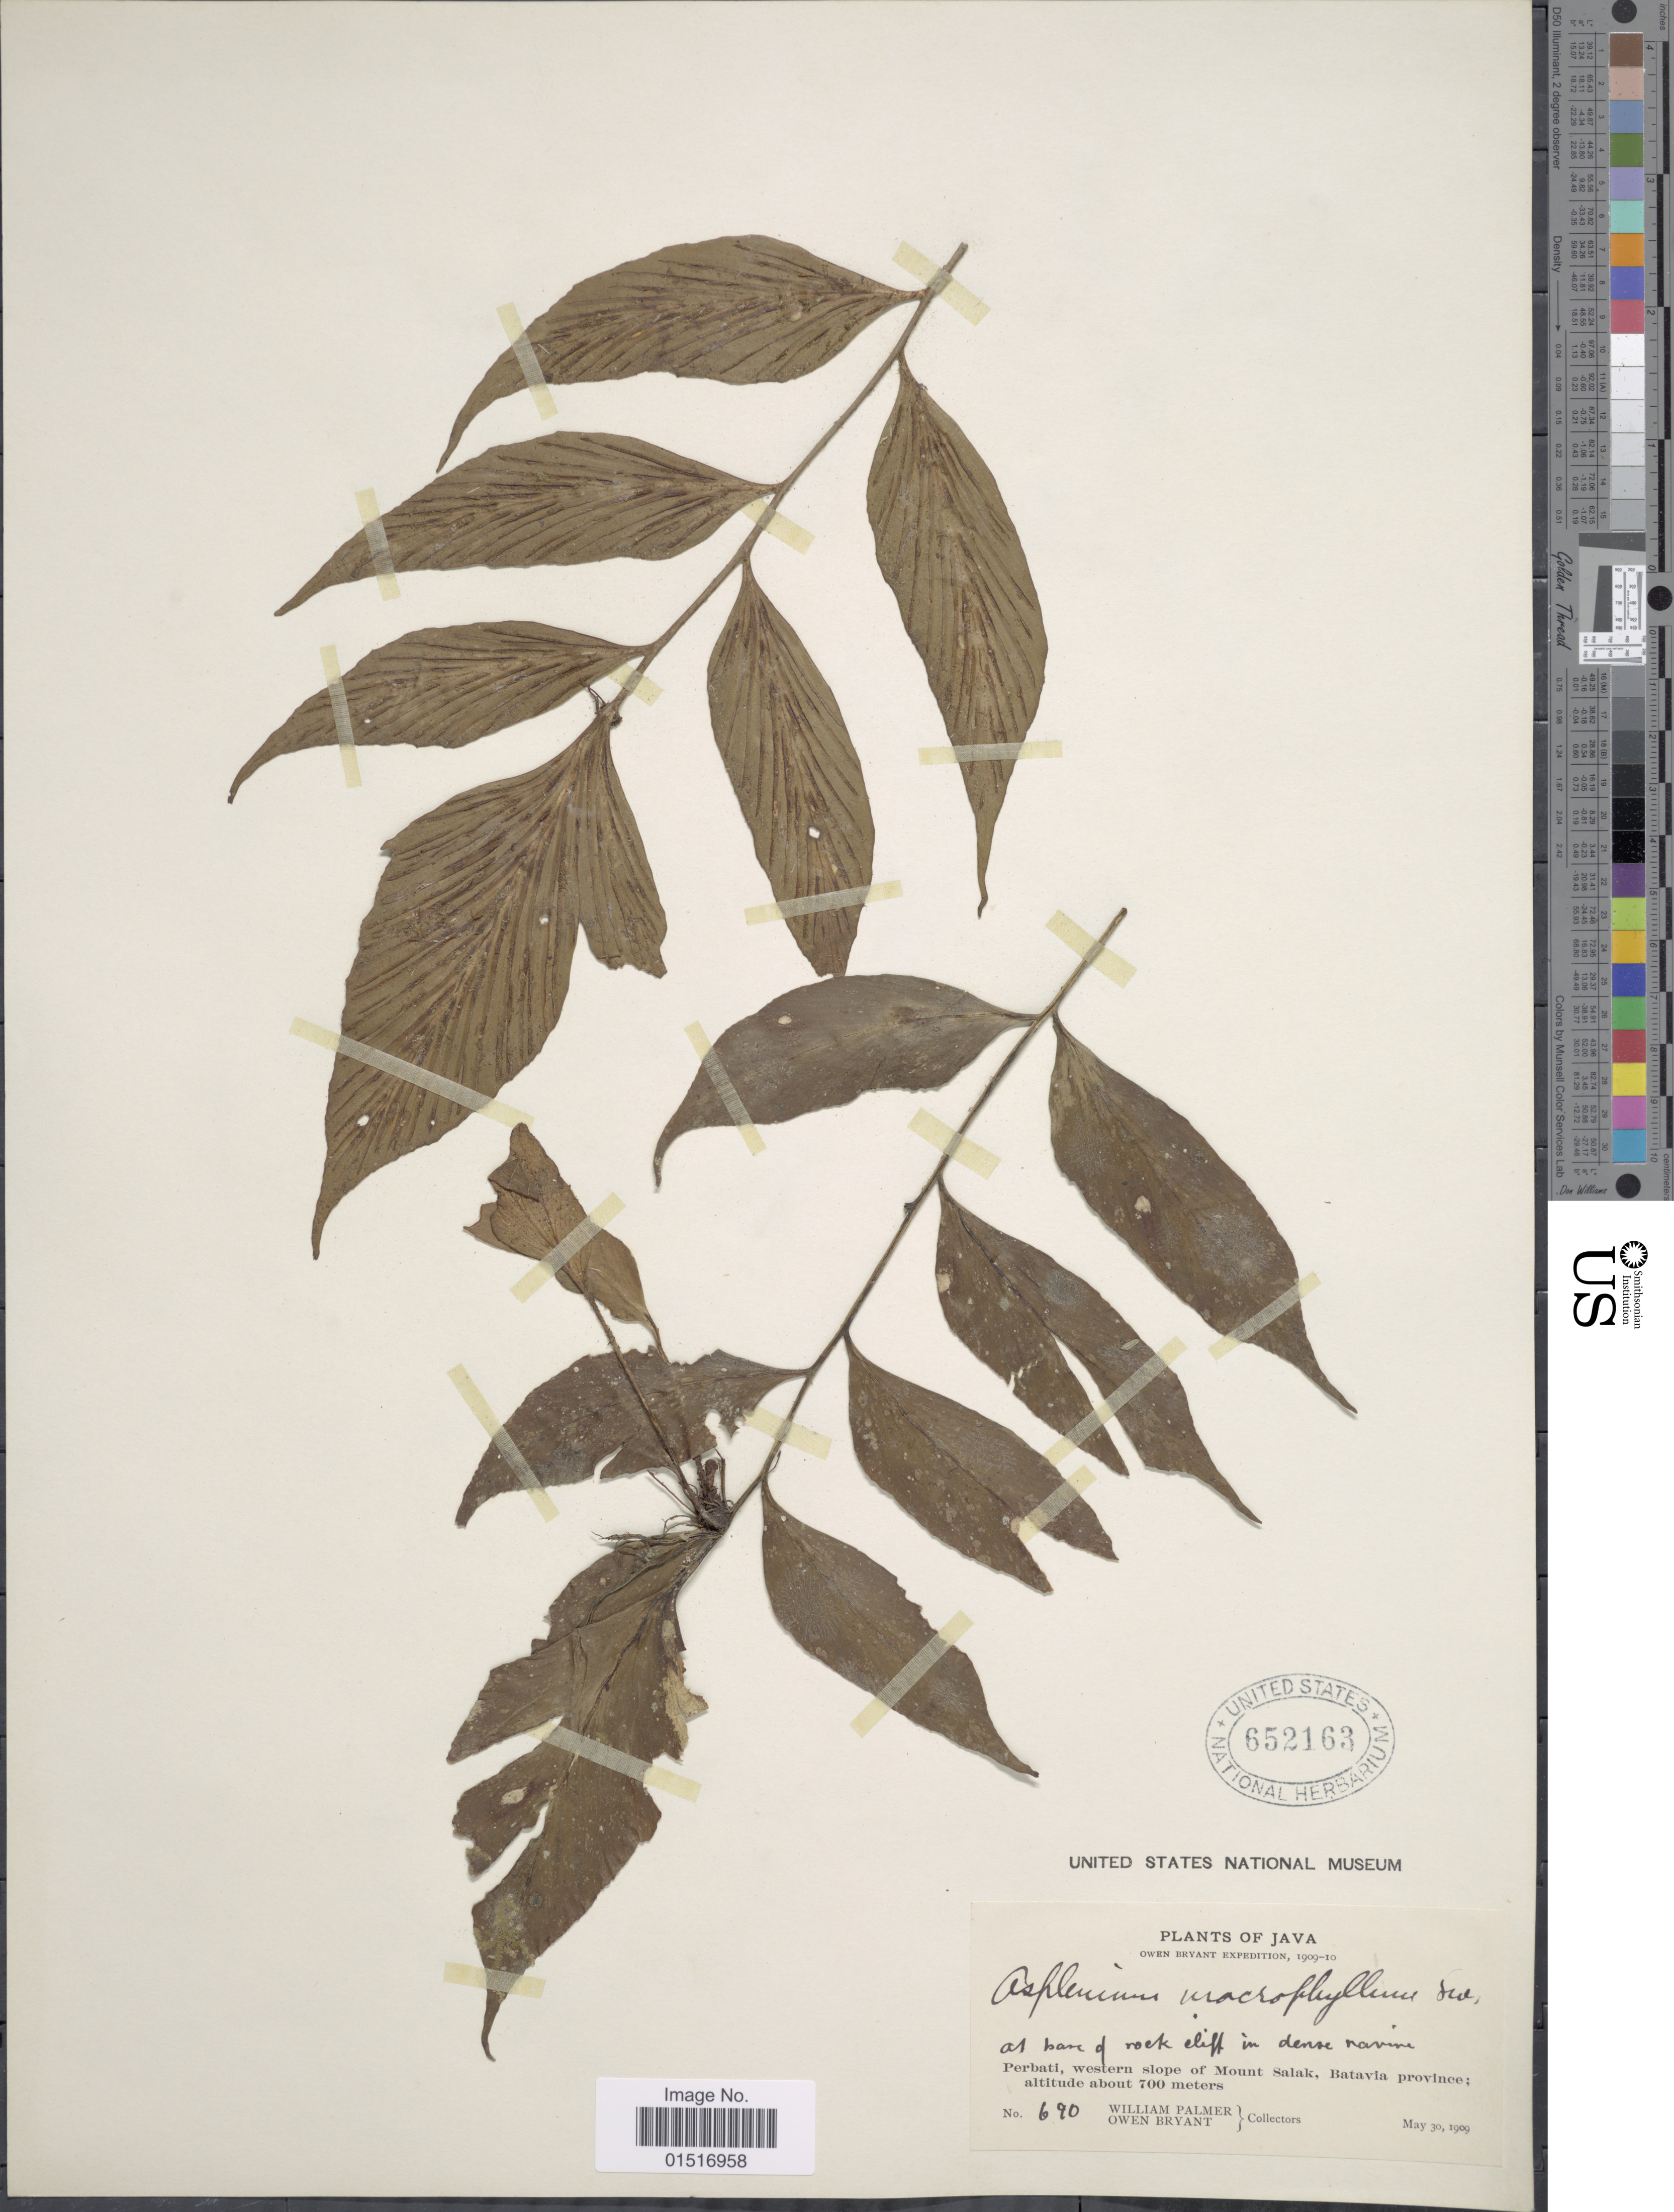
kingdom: Plantae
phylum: Tracheophyta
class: Polypodiopsida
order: Polypodiales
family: Aspleniaceae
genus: Asplenium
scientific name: Asplenium polyodon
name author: G. Forst.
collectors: W. Palmer & O. Bryant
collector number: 690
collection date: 1909-05-30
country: Indonesia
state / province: Java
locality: Perbati, western slope of Mount Salak, Batavia province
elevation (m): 700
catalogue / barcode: US 652163